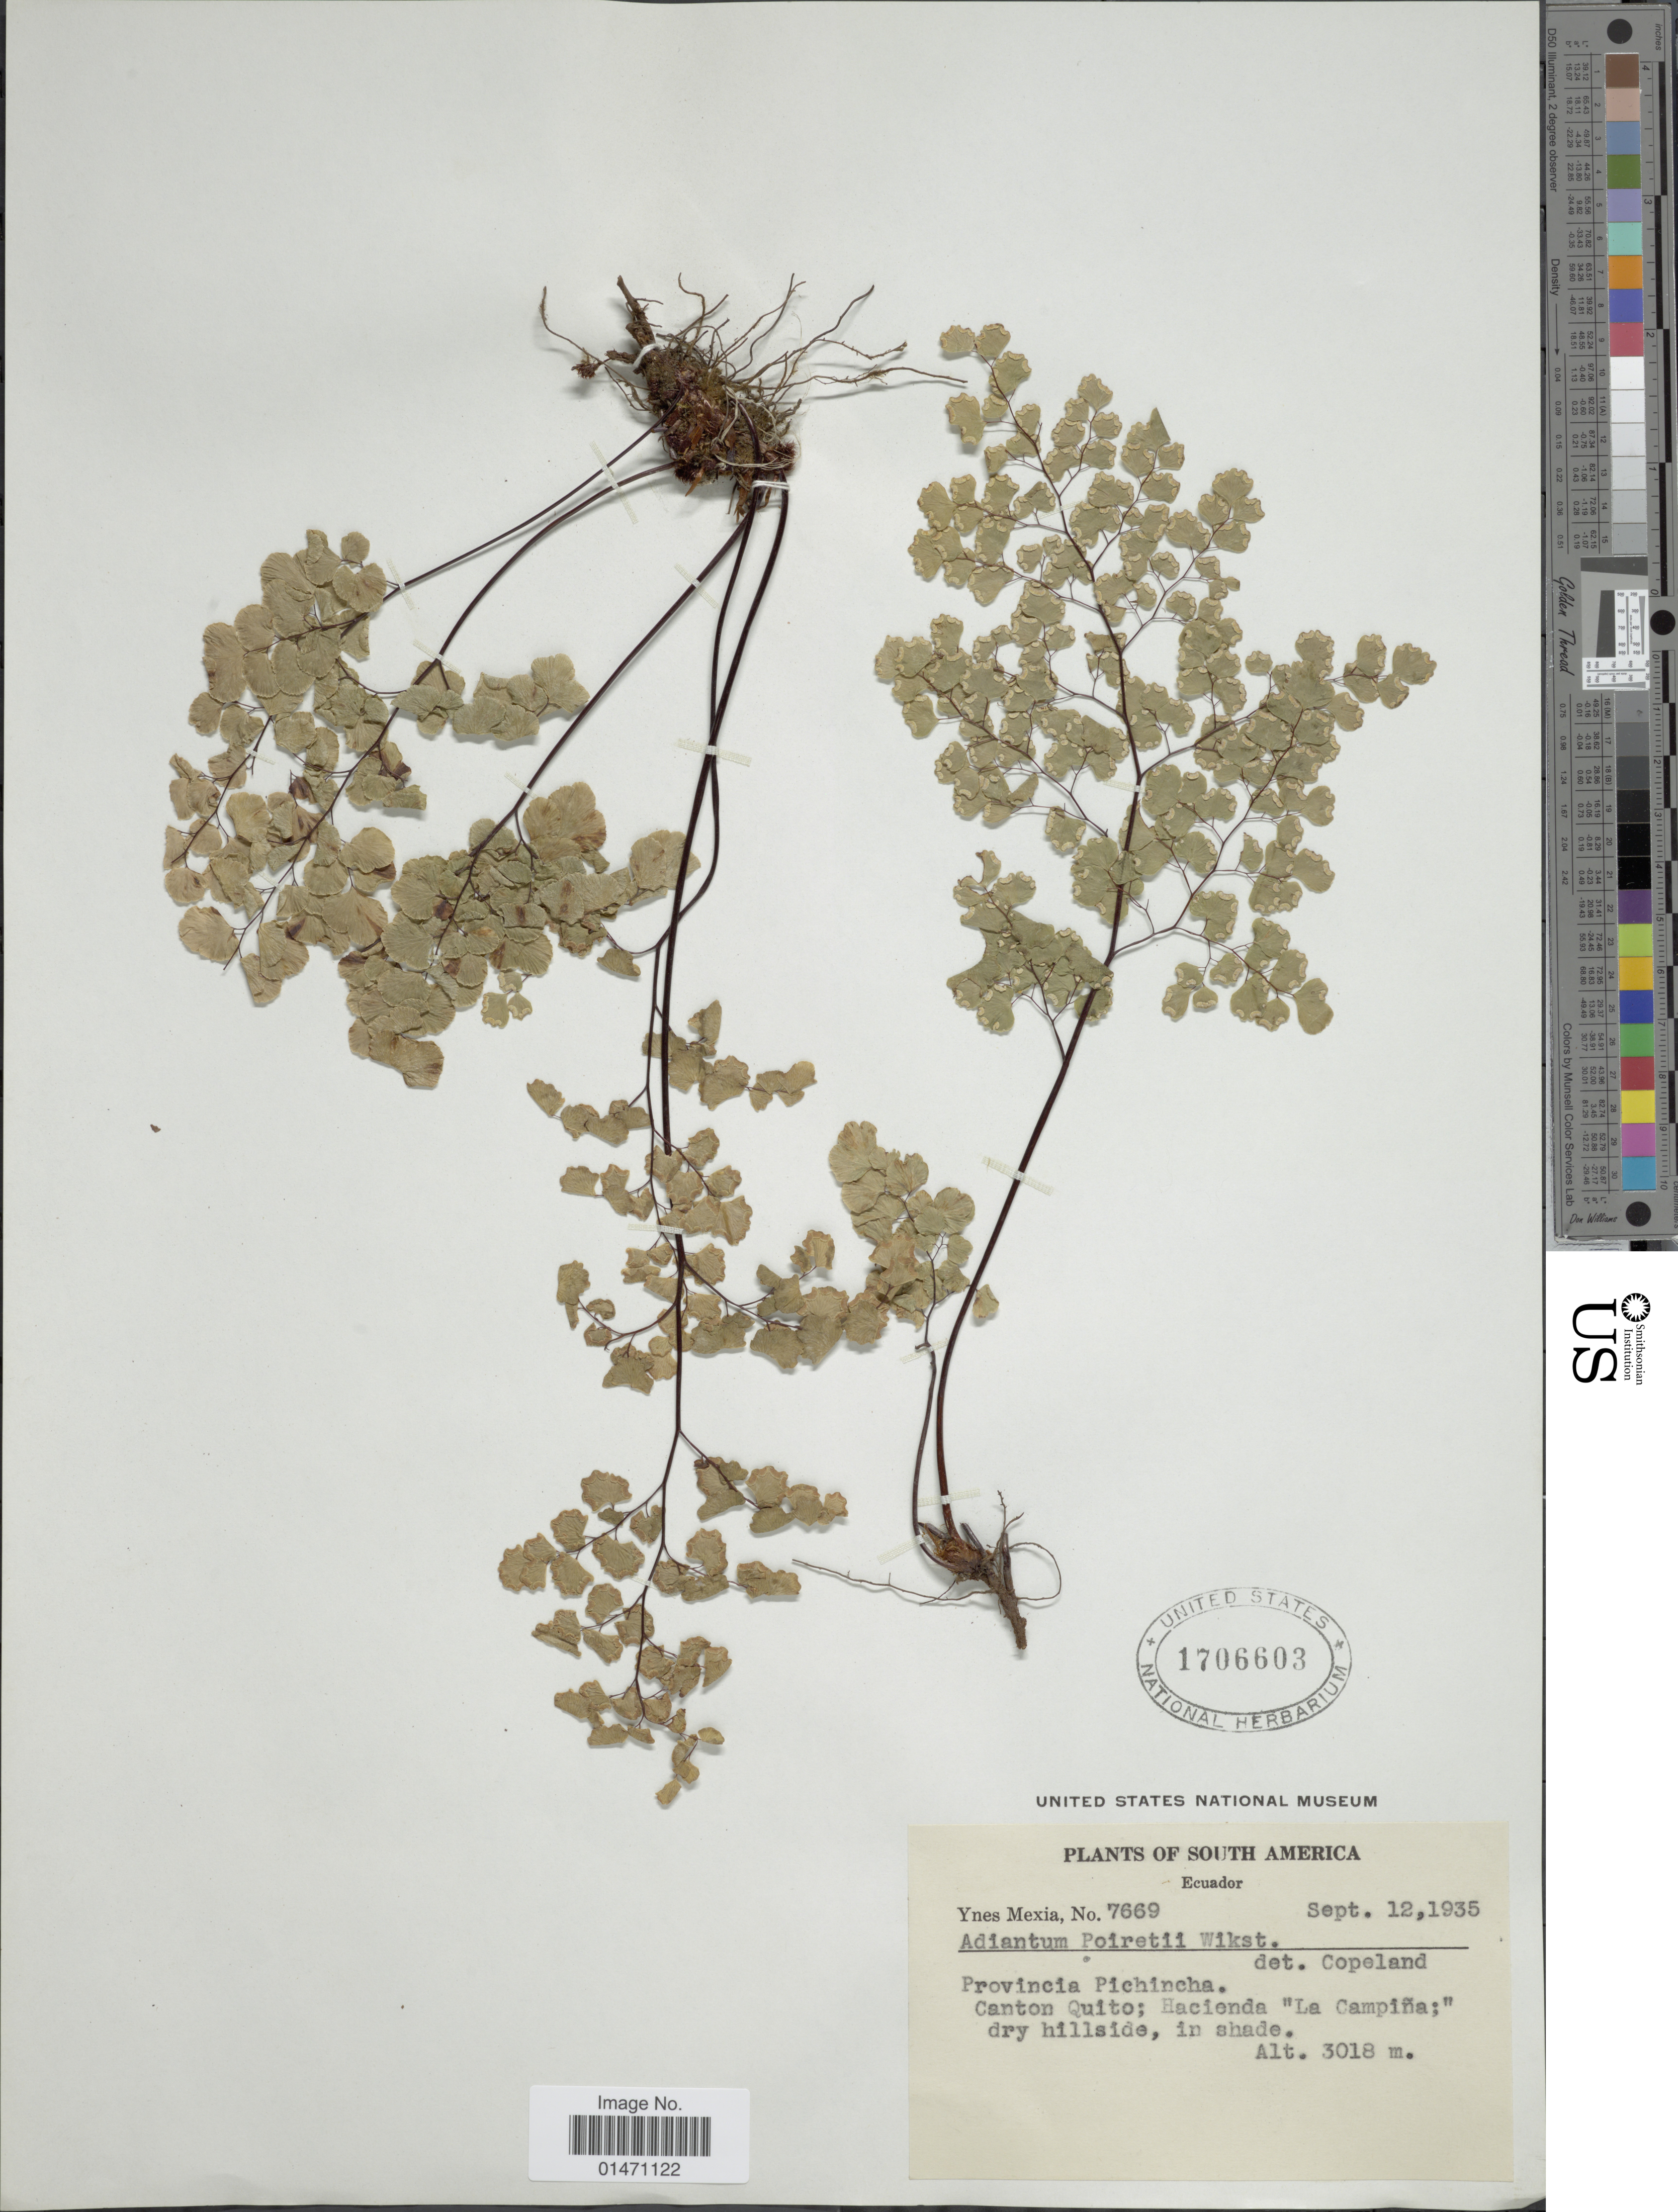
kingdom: Plantae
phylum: Tracheophyta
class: Polypodiopsida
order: Polypodiales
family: Pteridaceae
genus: Adiantum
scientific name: Adiantum poiretii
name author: Wikstr.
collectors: Y. Mexia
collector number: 7669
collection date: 1935-09-12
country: Ecuador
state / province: Pichincha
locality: Plants of South America, Provincia Pichincha, Canton Quito; Hacienda "la Campina", dry hillside in shade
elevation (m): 3018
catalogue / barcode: US 1706603